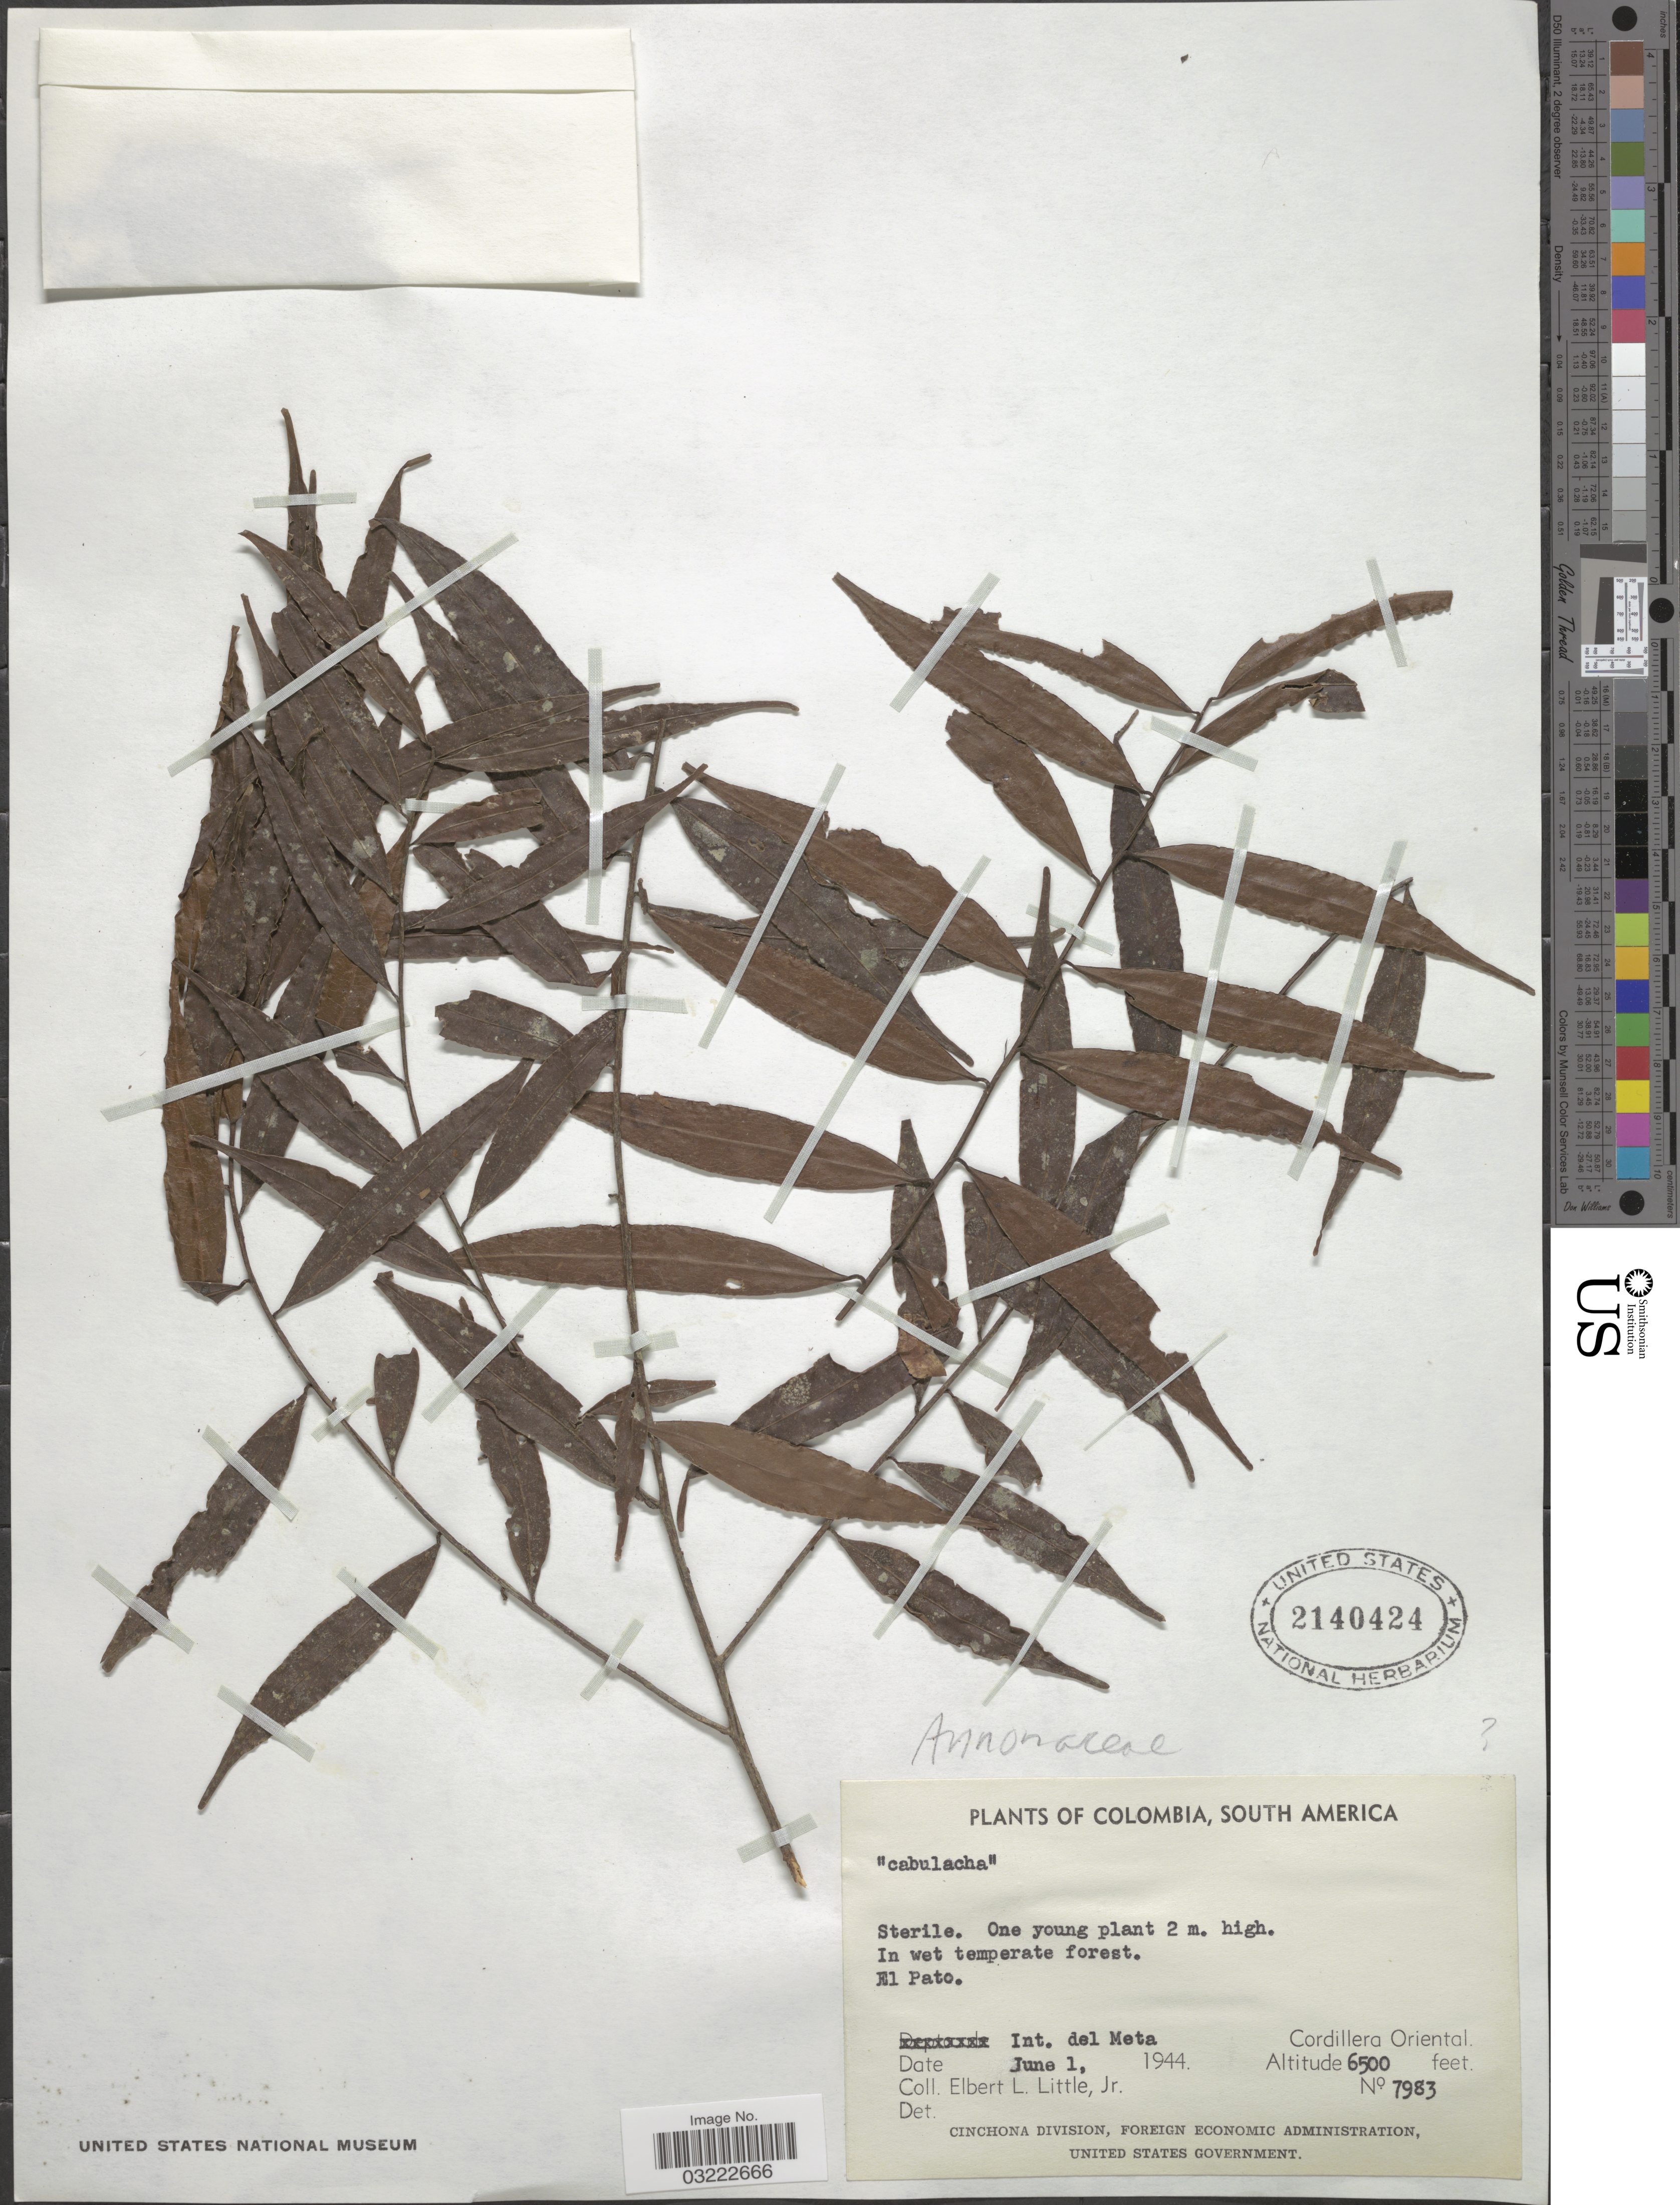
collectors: E. L. Little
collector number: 7983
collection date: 1944-06-01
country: Colombia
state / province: Meta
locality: El Pato, Int. del Meta, Cordillera Oriental.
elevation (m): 1981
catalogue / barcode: US 2140424